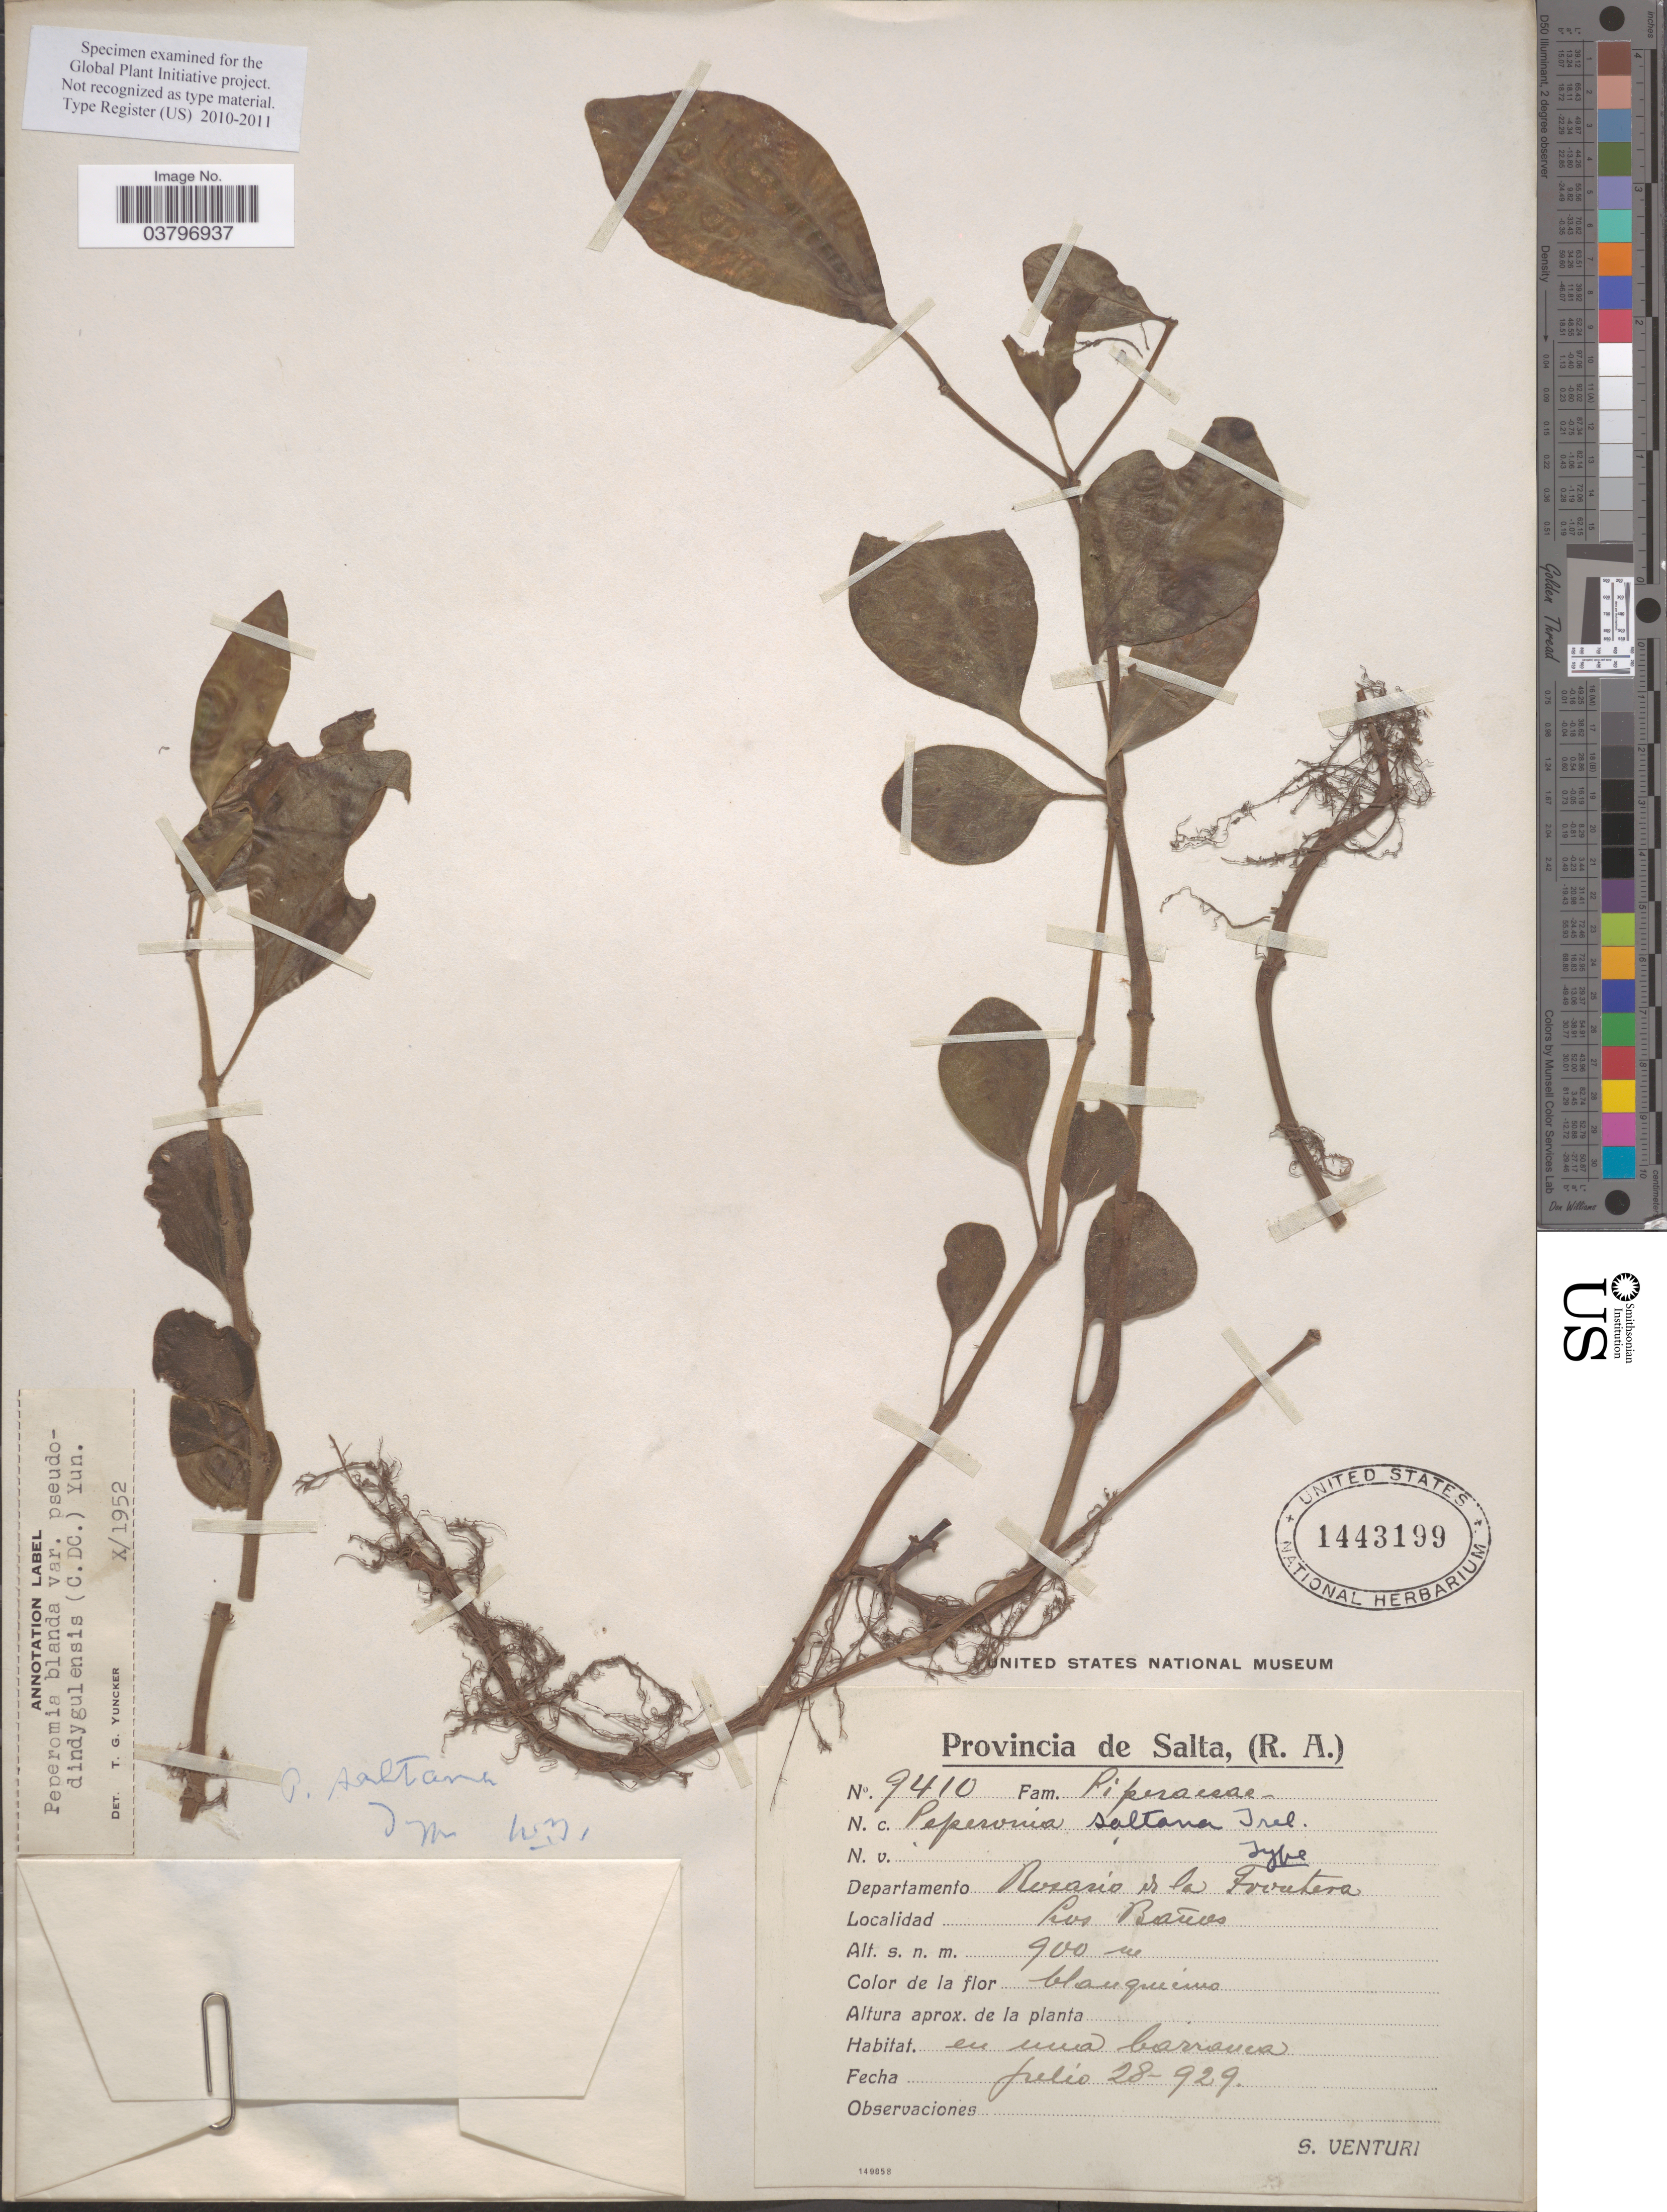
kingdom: Plantae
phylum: Tracheophyta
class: Magnoliopsida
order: Piperales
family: Piperaceae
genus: Peperomia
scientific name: Peperomia blanda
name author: (Jacq.) Kunth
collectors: S. Venturi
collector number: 9410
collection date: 1929-07-28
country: Argentina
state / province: Salta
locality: Departamento Rosario de la Frontera. Los Baños.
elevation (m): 900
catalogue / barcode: US 1443199